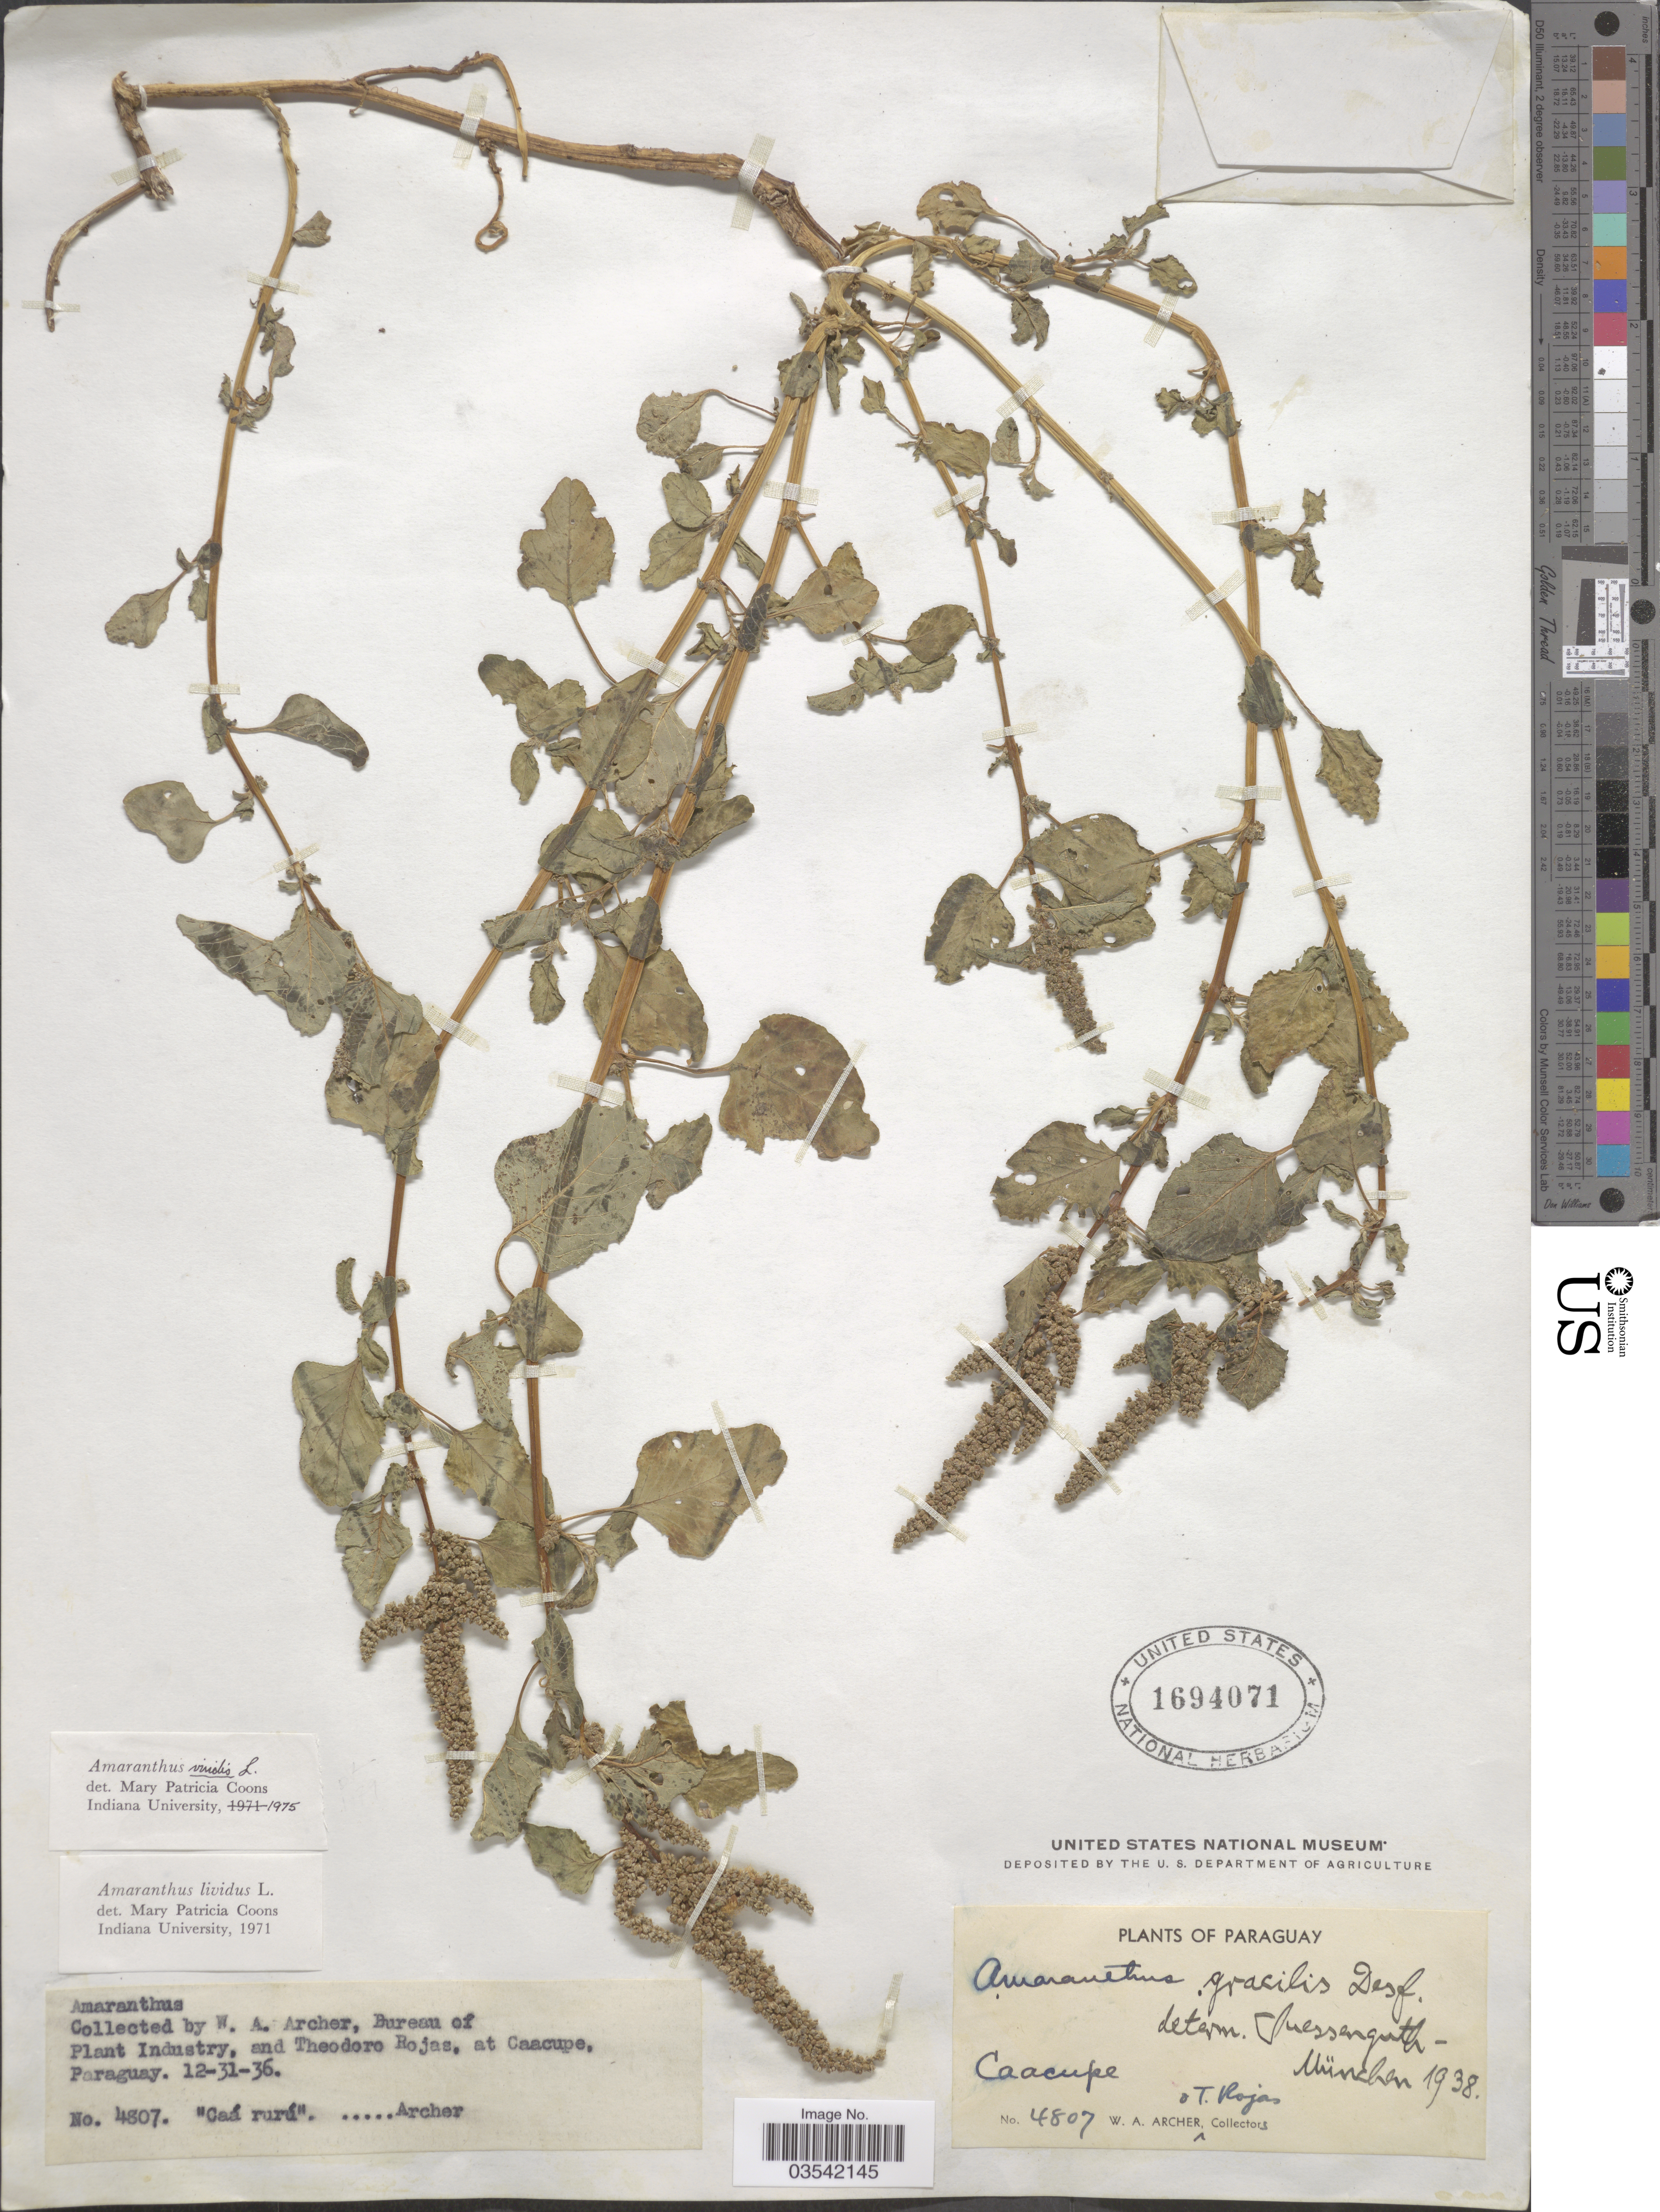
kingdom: Plantae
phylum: Tracheophyta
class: Magnoliopsida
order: Caryophyllales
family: Amaranthaceae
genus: Amaranthus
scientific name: Amaranthus viridis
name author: L.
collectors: W. Archer & T. Rojas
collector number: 4807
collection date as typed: Transcribed d/m/y: 31/12/36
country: Paraguay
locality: At Caacupe.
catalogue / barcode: US 1694071